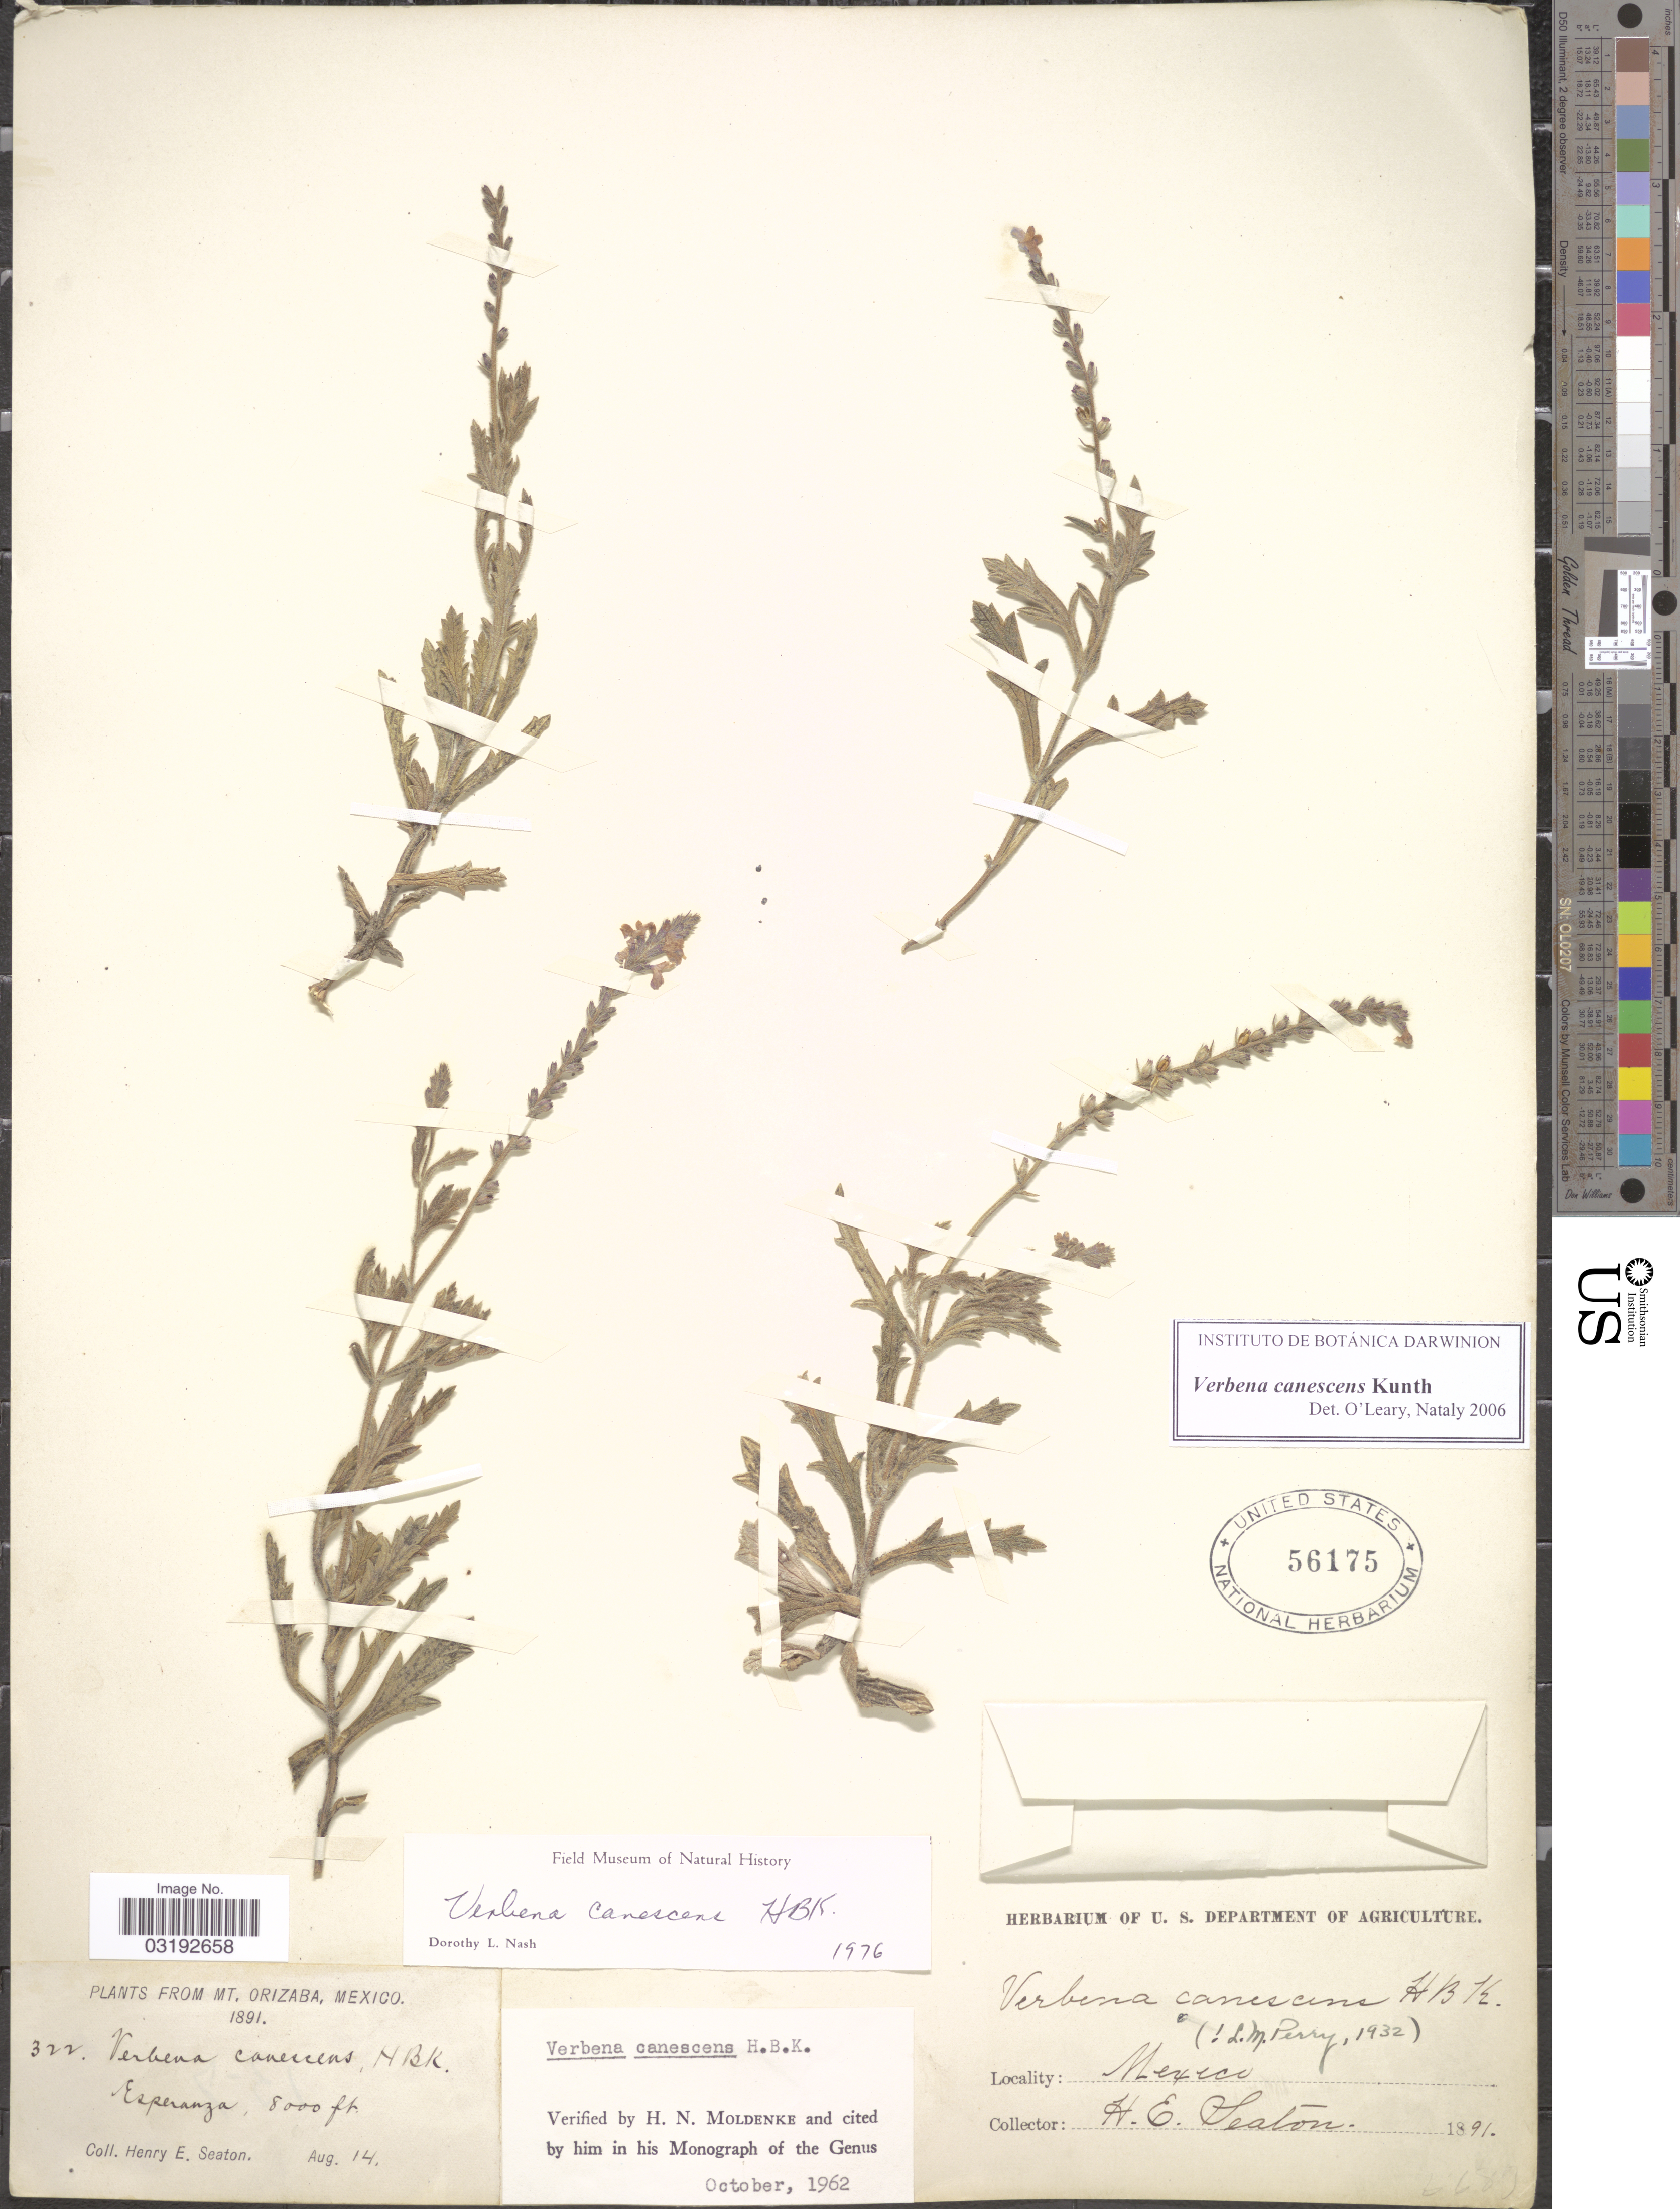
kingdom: Plantae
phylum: Tracheophyta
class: Magnoliopsida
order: Lamiales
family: Verbenaceae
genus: Verbena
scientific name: Verbena canescens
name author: Kunth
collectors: H. E. Seaton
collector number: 322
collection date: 1891-08-14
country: Mexico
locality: Mt. Orizaba. Esperanza.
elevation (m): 2438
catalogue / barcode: US 56175